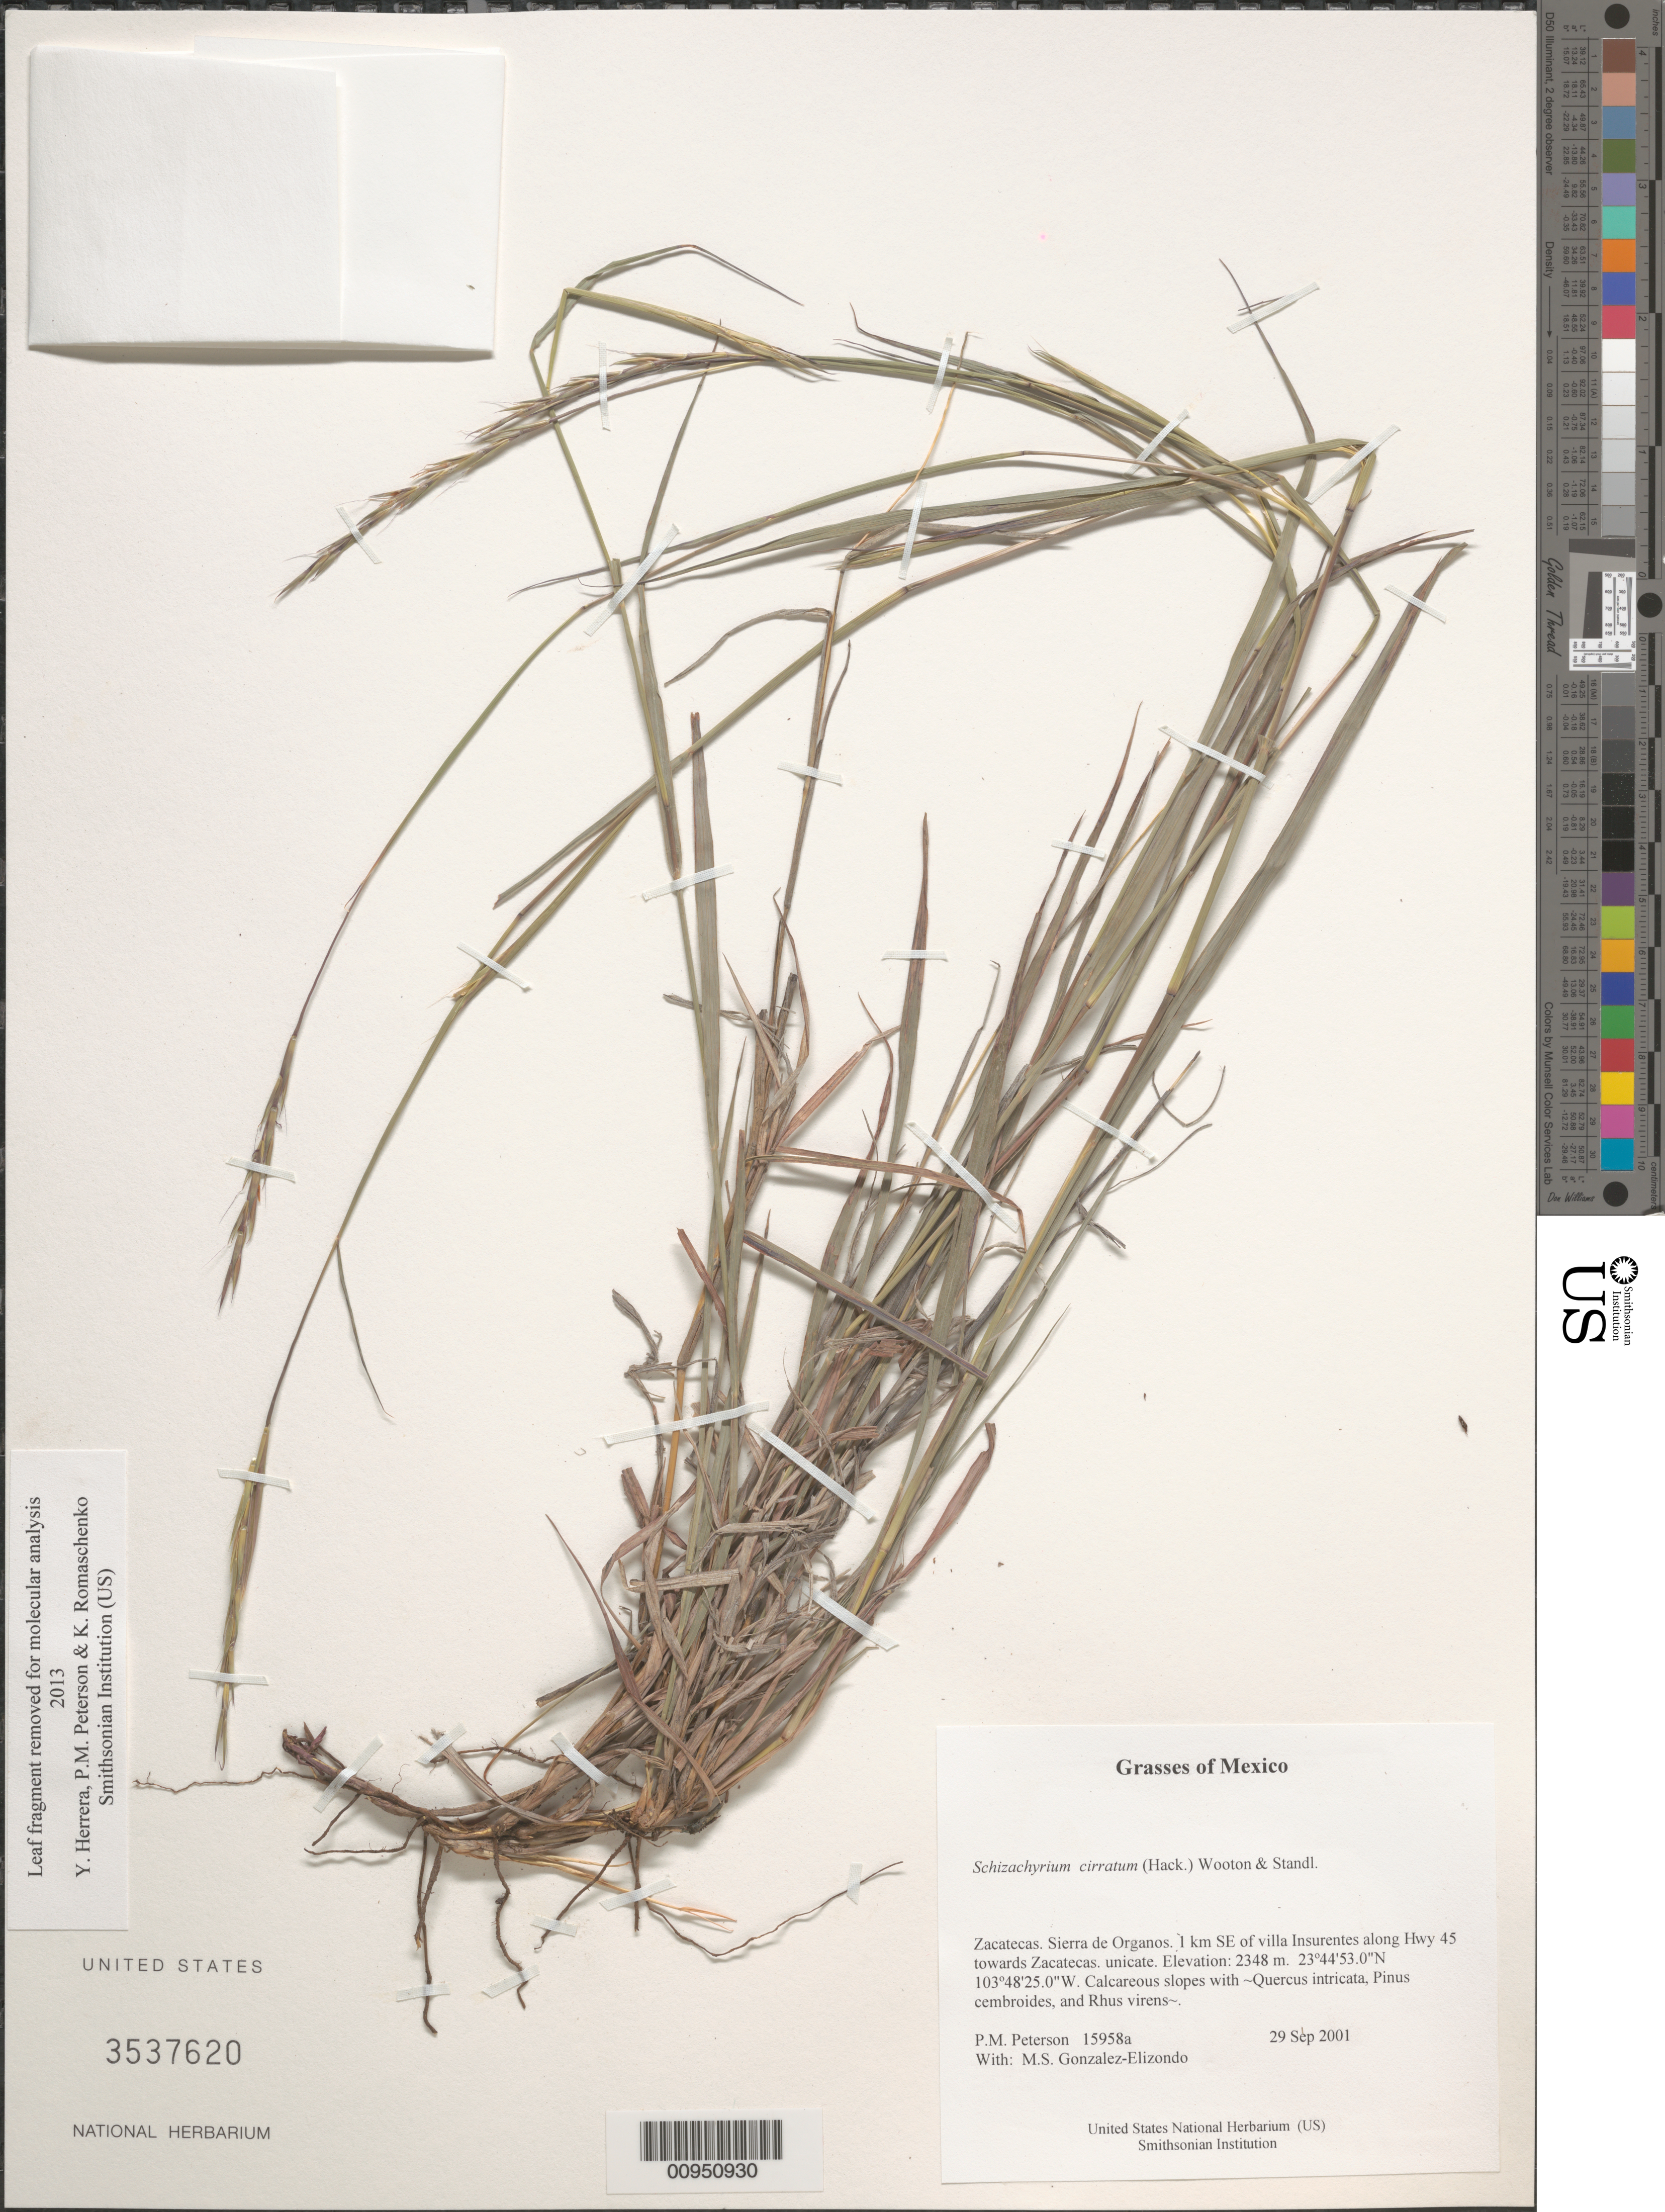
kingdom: Plantae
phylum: Tracheophyta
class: Liliopsida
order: Poales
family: Poaceae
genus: Schizachyrium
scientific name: Schizachyrium cirratum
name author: (Hack.) Wooton & Standl.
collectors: P. M. Peterson & M. S. González-Elizondo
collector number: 15958a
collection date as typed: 29 Sep 2001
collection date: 2001-09-29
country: Mexico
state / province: Zacatecas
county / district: Sierra de Organos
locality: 1 km SE of villa Insurentes along Hwy 45 towards Zacatecas.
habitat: Calcareous slopes with ~Quercus intricata, Pinus cembroides, and Rhus virens~.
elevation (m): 2348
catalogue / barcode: US 3537620